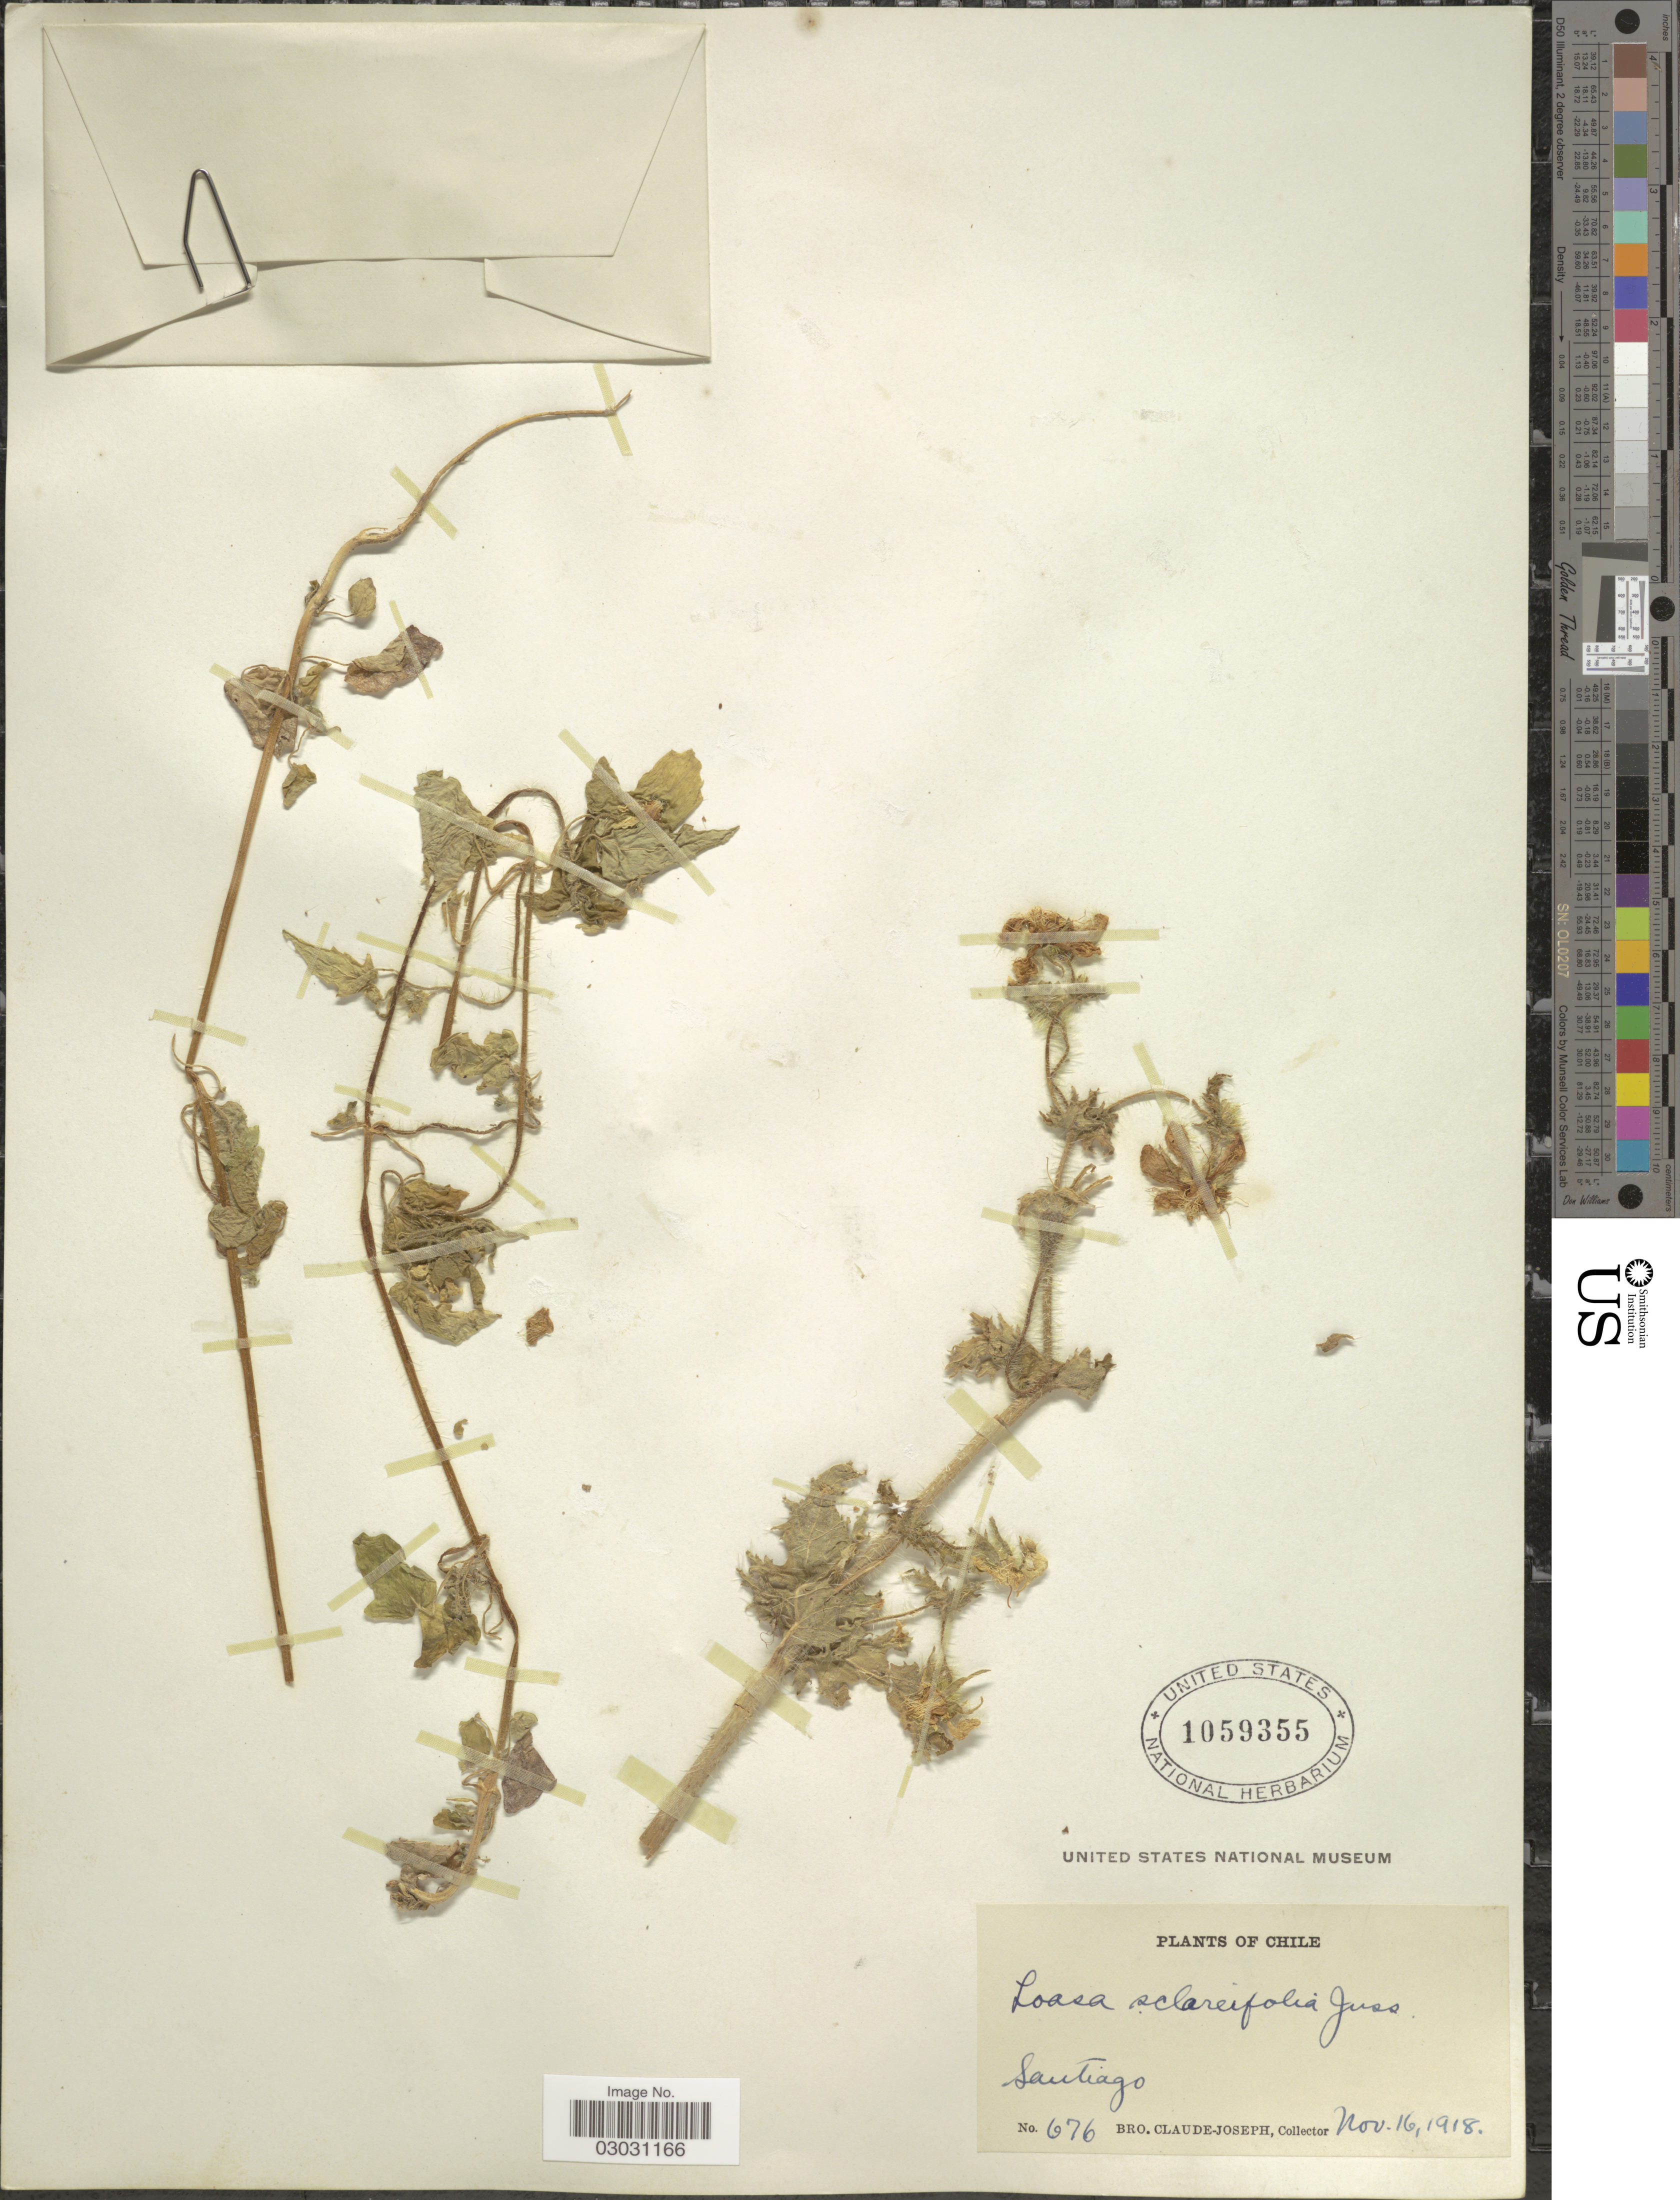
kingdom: Plantae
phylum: Tracheophyta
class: Magnoliopsida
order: Cornales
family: Loasaceae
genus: Loasa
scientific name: Loasa sclareifolia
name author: Juss.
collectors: Bro. Claude-Joseph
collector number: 676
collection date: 1918-11-16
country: Chile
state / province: Región Metropolitana (RM)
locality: Santiago.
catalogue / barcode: US 1059355